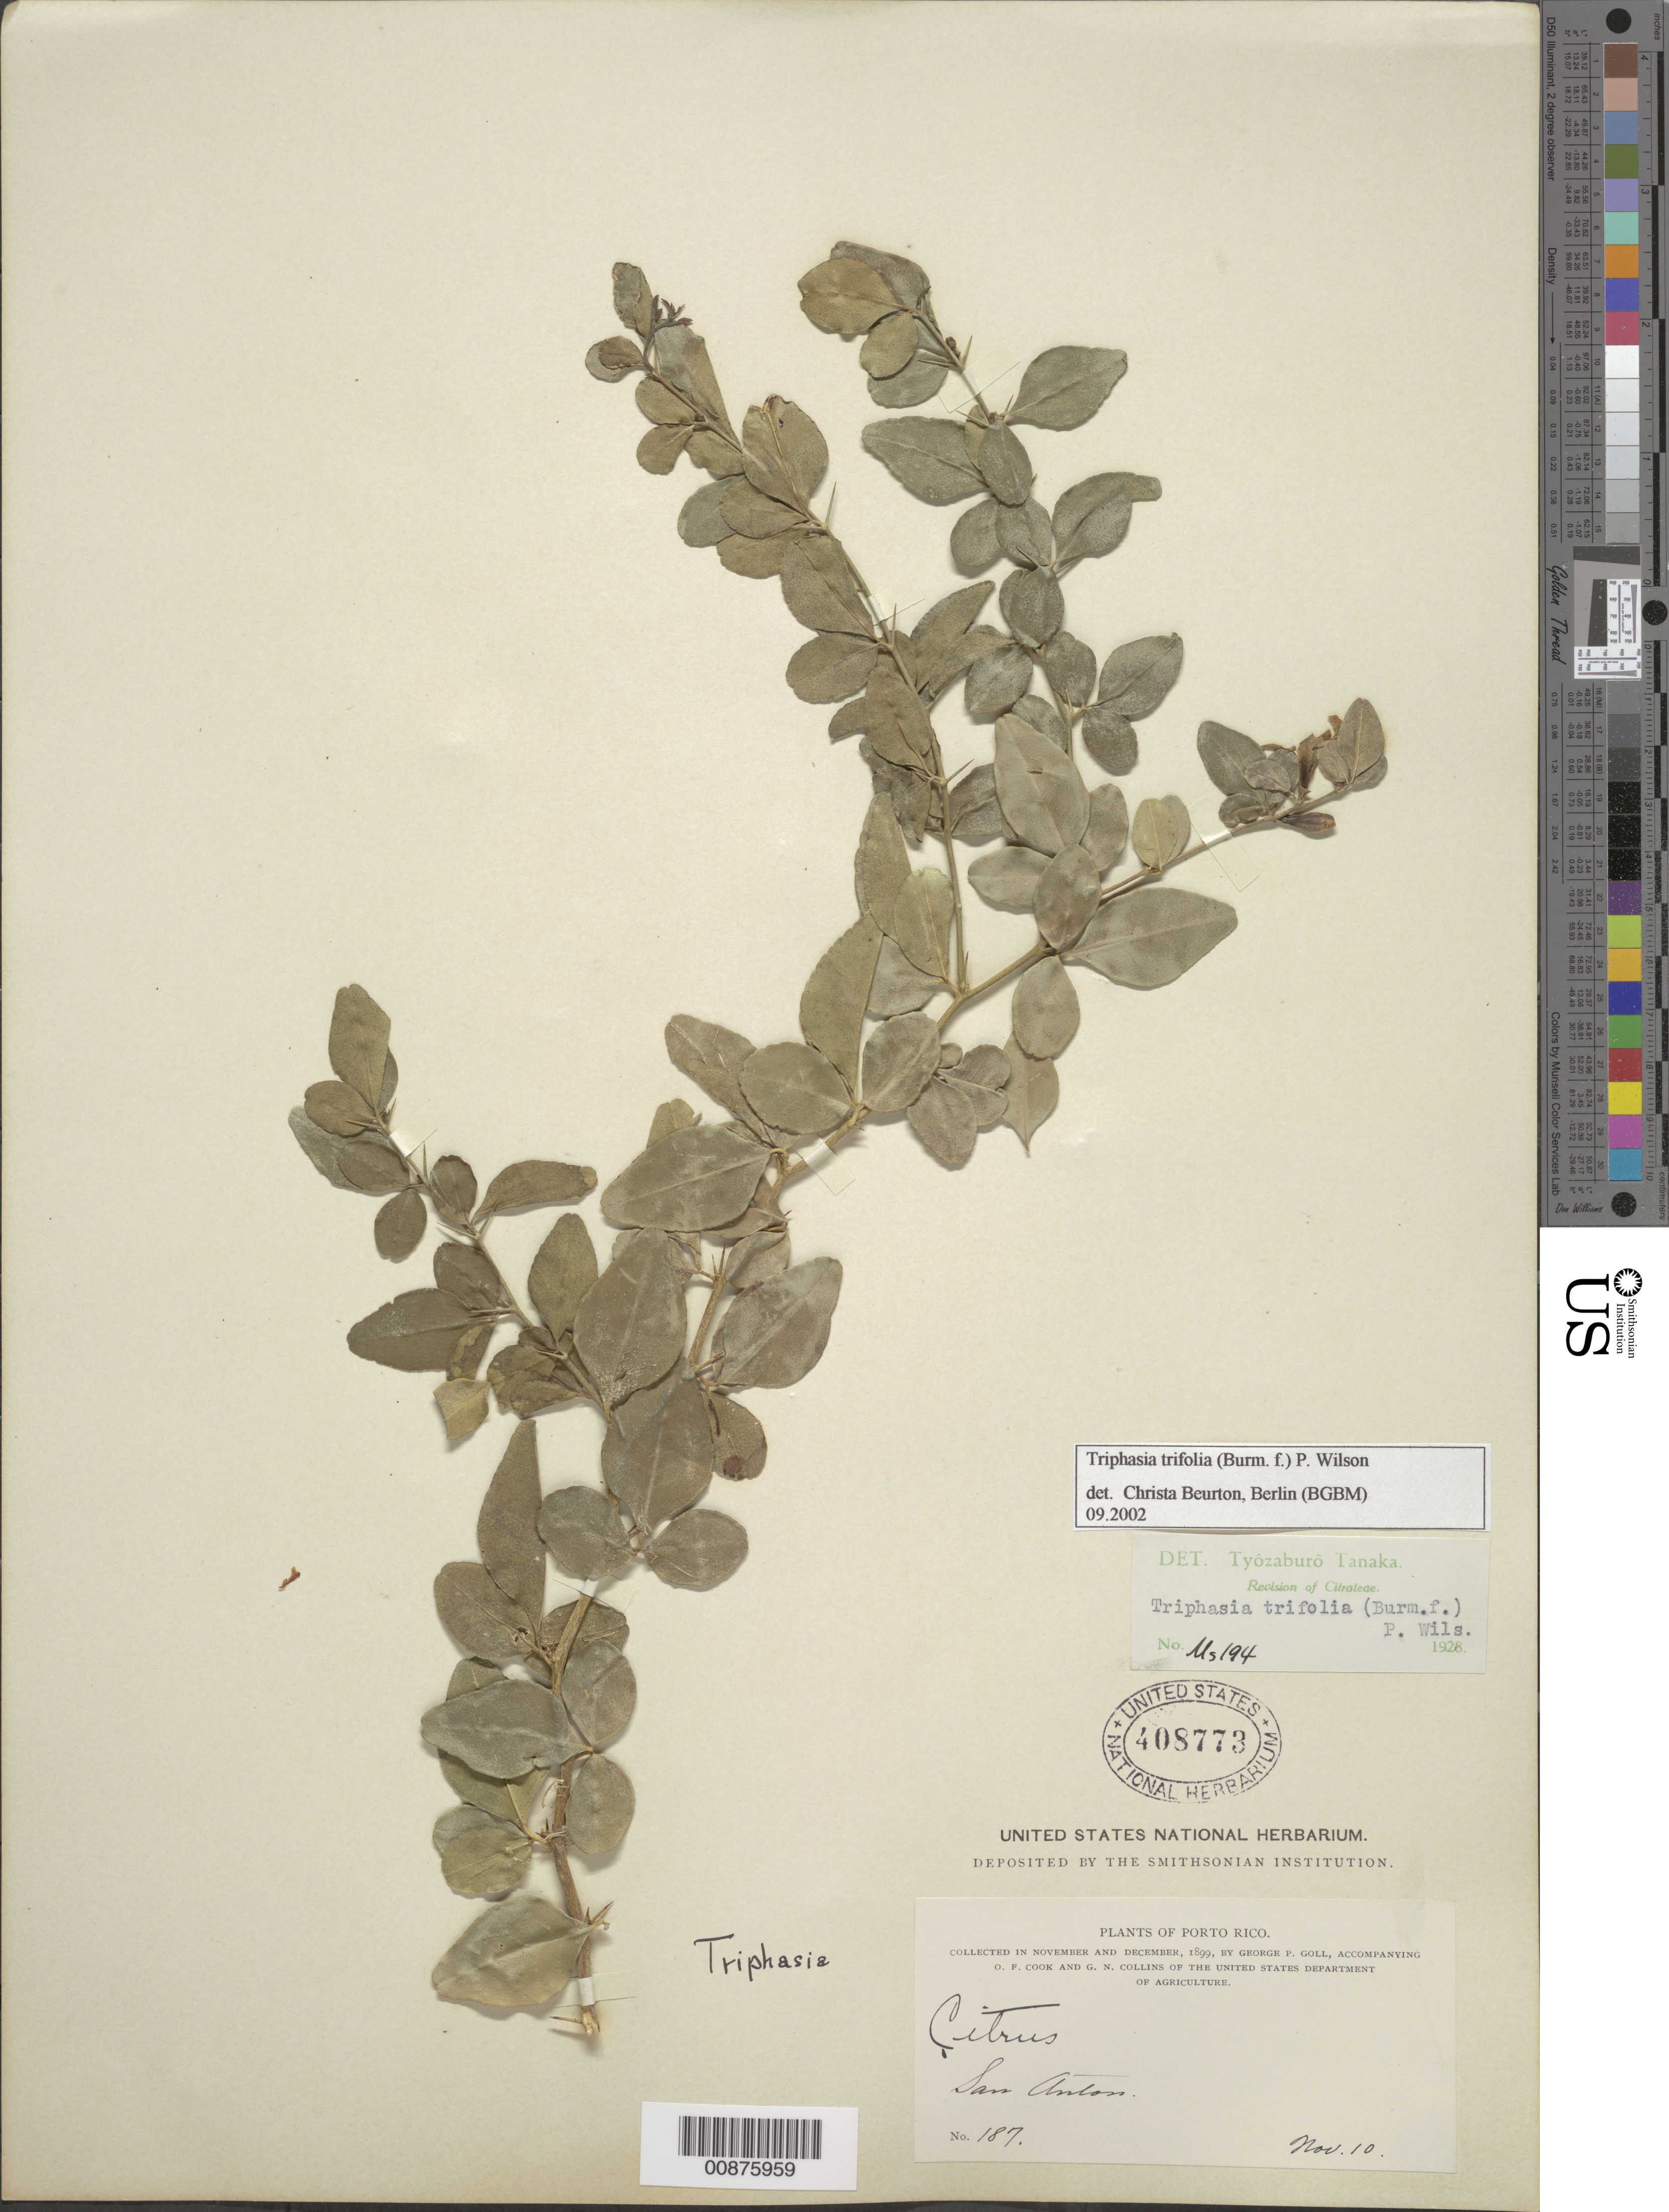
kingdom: Plantae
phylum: Tracheophyta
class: Magnoliopsida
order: Sapindales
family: Rutaceae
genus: Triphasia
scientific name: Triphasia trifolia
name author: (Burm. f.) P. Wilson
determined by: Beurton, C.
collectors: G. Goll, O. F. Cook & G. N. Collins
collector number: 187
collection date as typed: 10 Nov 1899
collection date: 1899-11-10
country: Puerto Rico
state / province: Ponce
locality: San Anton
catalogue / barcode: US 408773